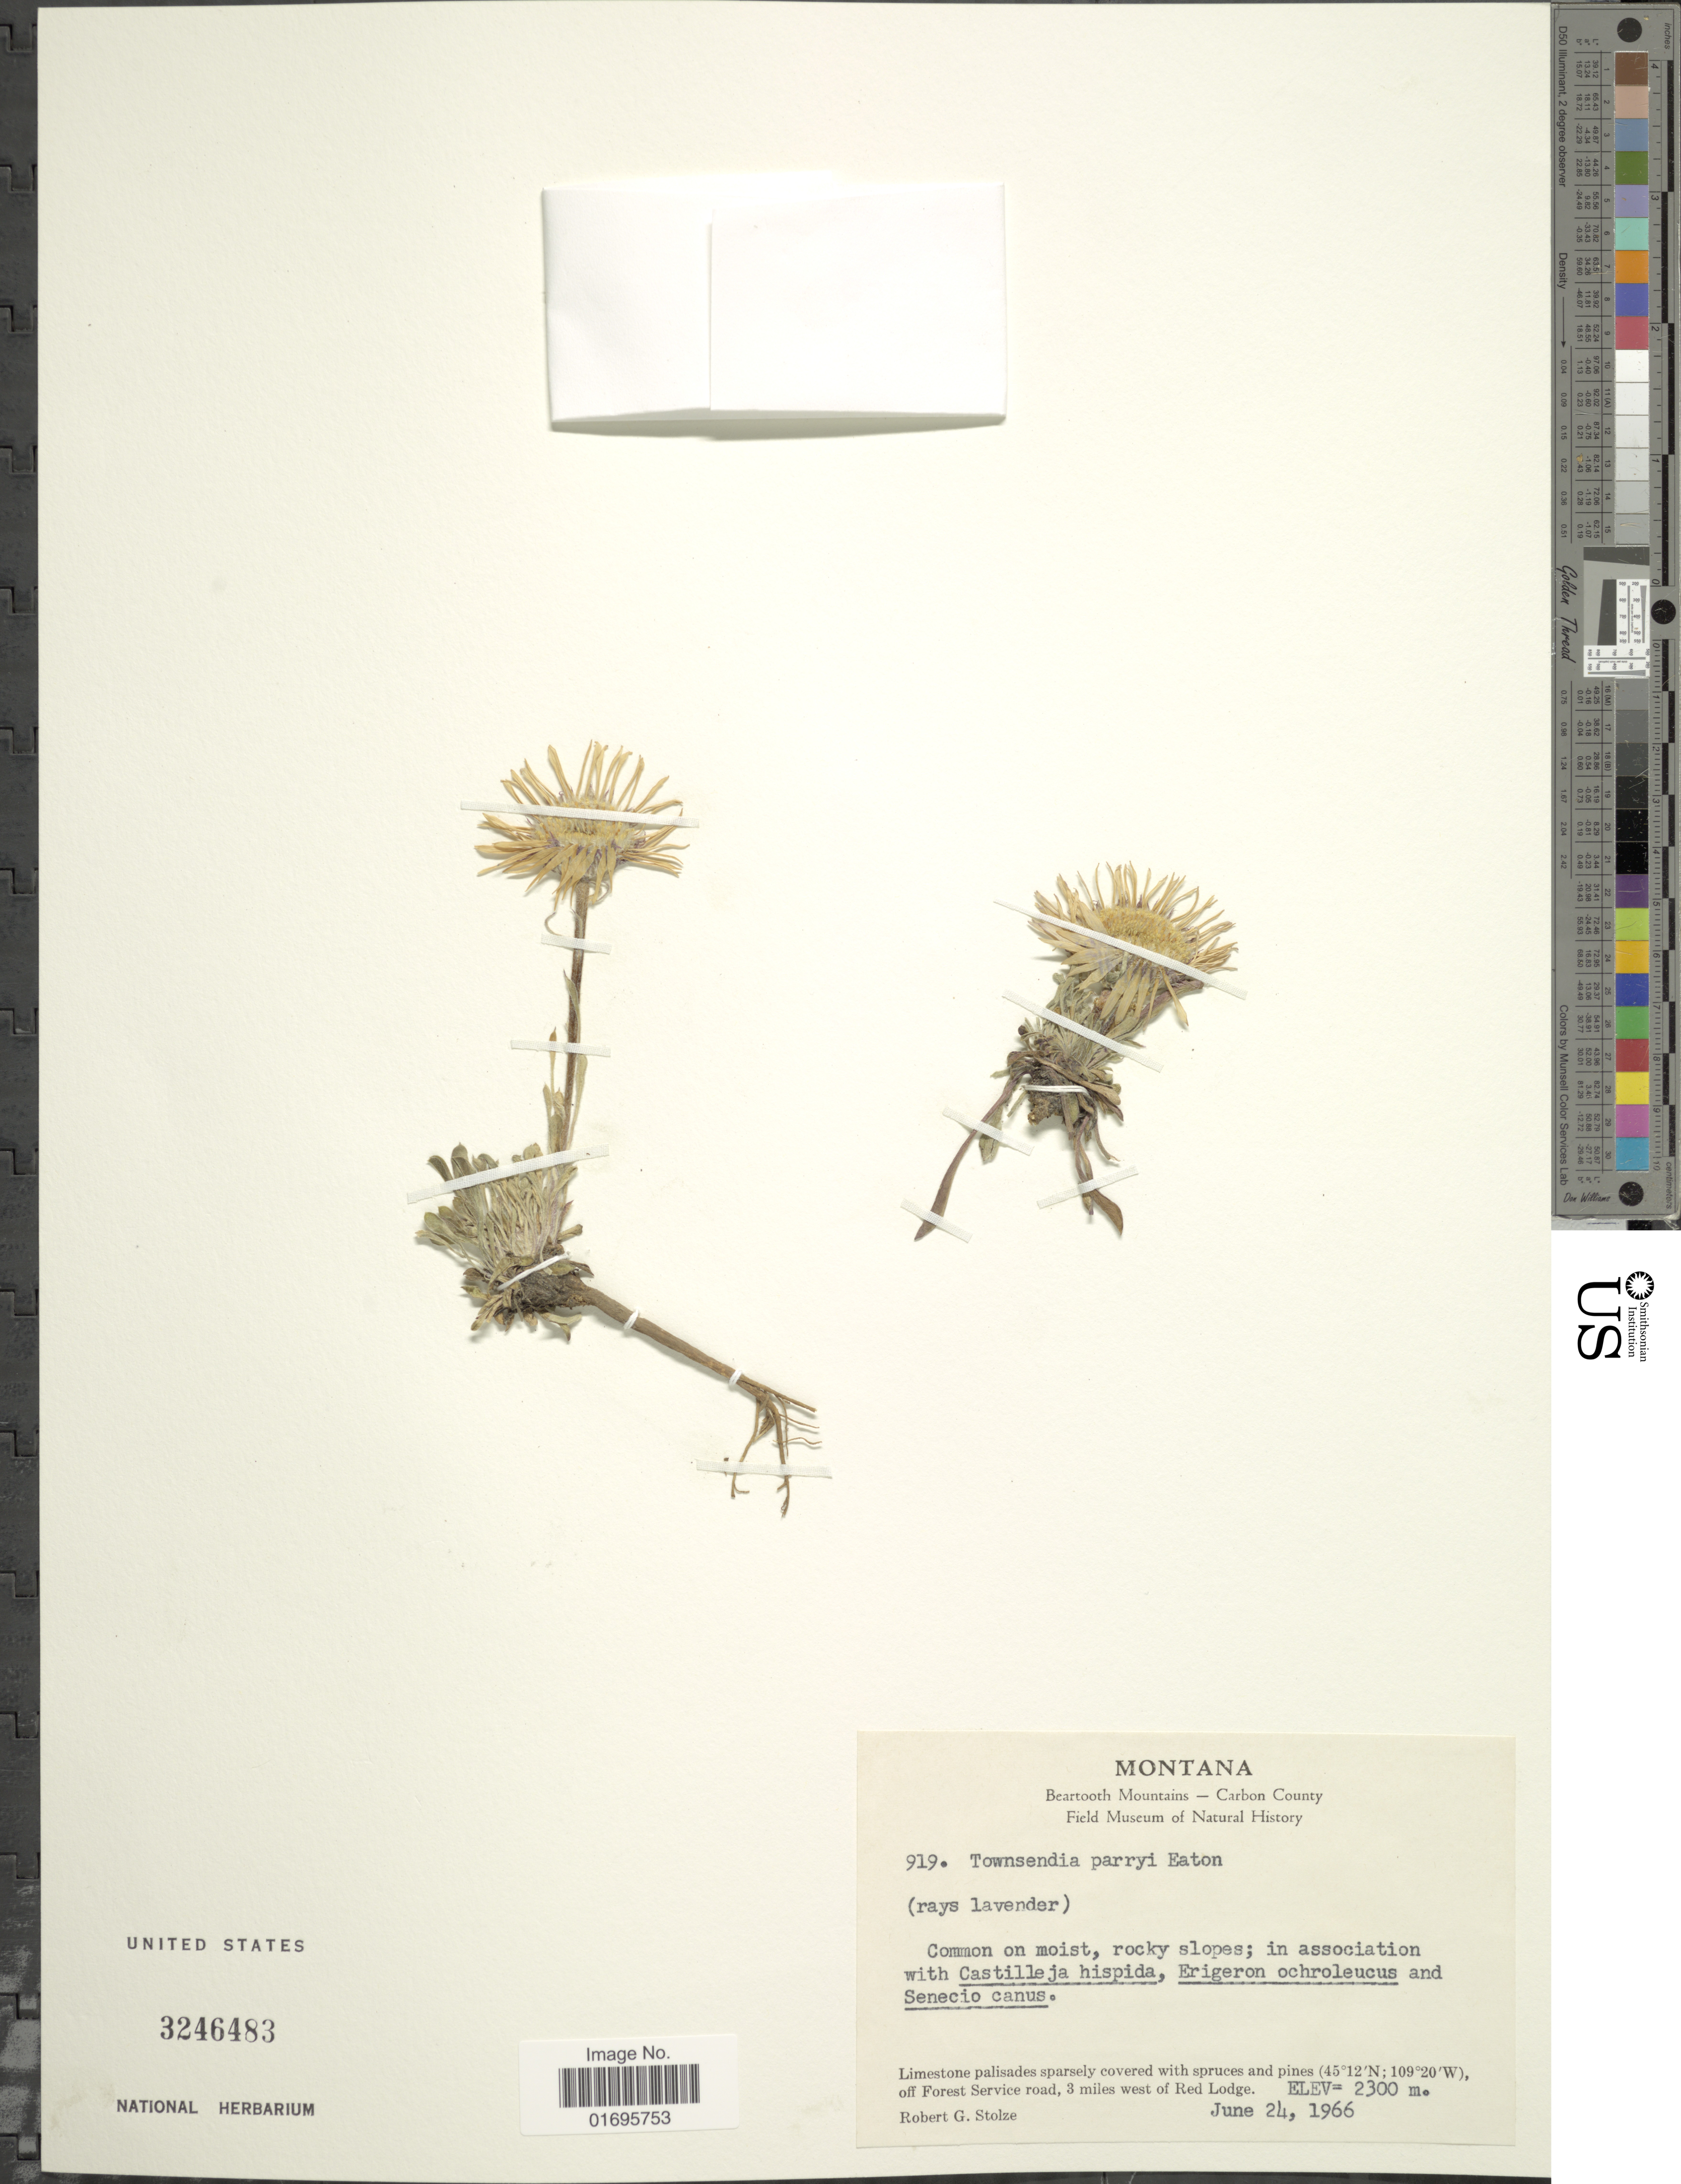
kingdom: Plantae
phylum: Tracheophyta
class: Magnoliopsida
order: Asterales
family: Asteraceae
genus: Townsendia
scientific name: Townsendia parryi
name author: D.C. Eaton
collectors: R. G. Stolze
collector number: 919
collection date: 1966-06-24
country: United States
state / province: Montana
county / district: Carbon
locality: Beartooth Mountains. Limestone palisades sparsely covered with spruces and pines, off Forest Service road, 3 miles west of Red Lodge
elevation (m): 2300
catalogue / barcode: US 3246483